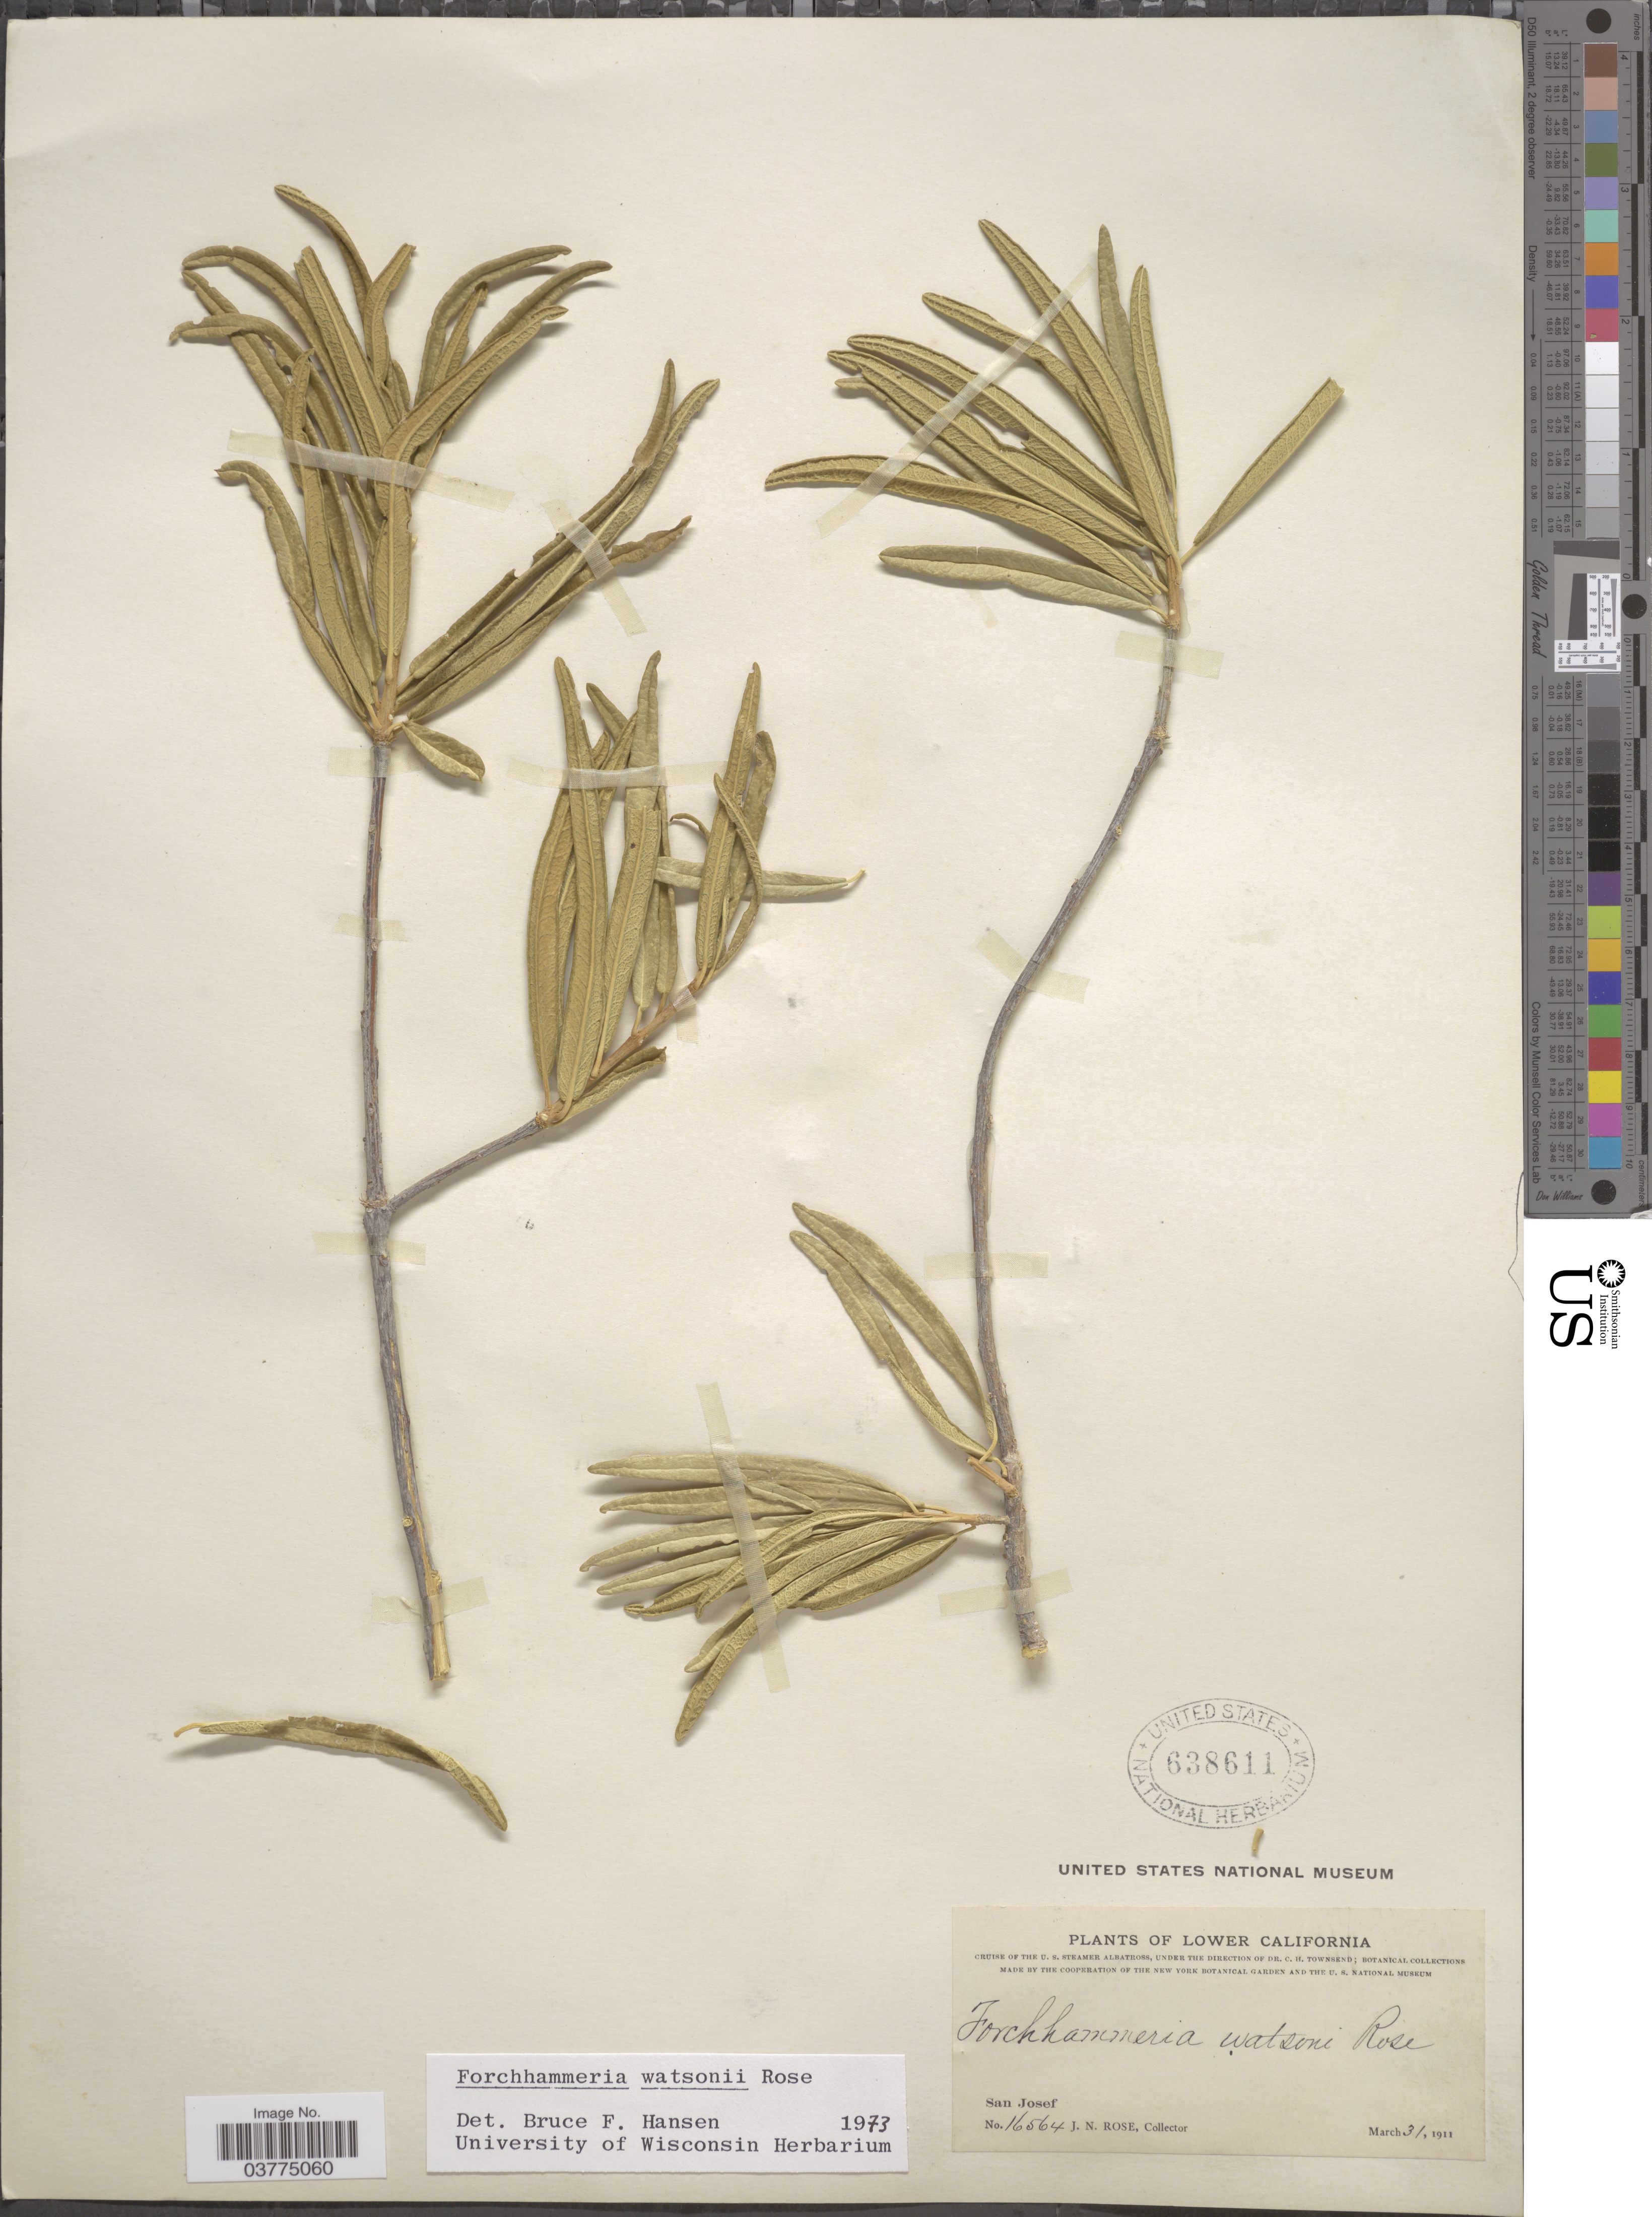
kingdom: Plantae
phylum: Tracheophyta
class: Magnoliopsida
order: Brassicales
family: Stixaceae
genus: Forchhammeria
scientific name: Forchhammeria watsonii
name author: Rose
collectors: J. N. Rose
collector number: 16564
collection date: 1911-03-31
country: Mexico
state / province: Baja California Sur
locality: Lower California. San Josef.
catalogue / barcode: US 638611